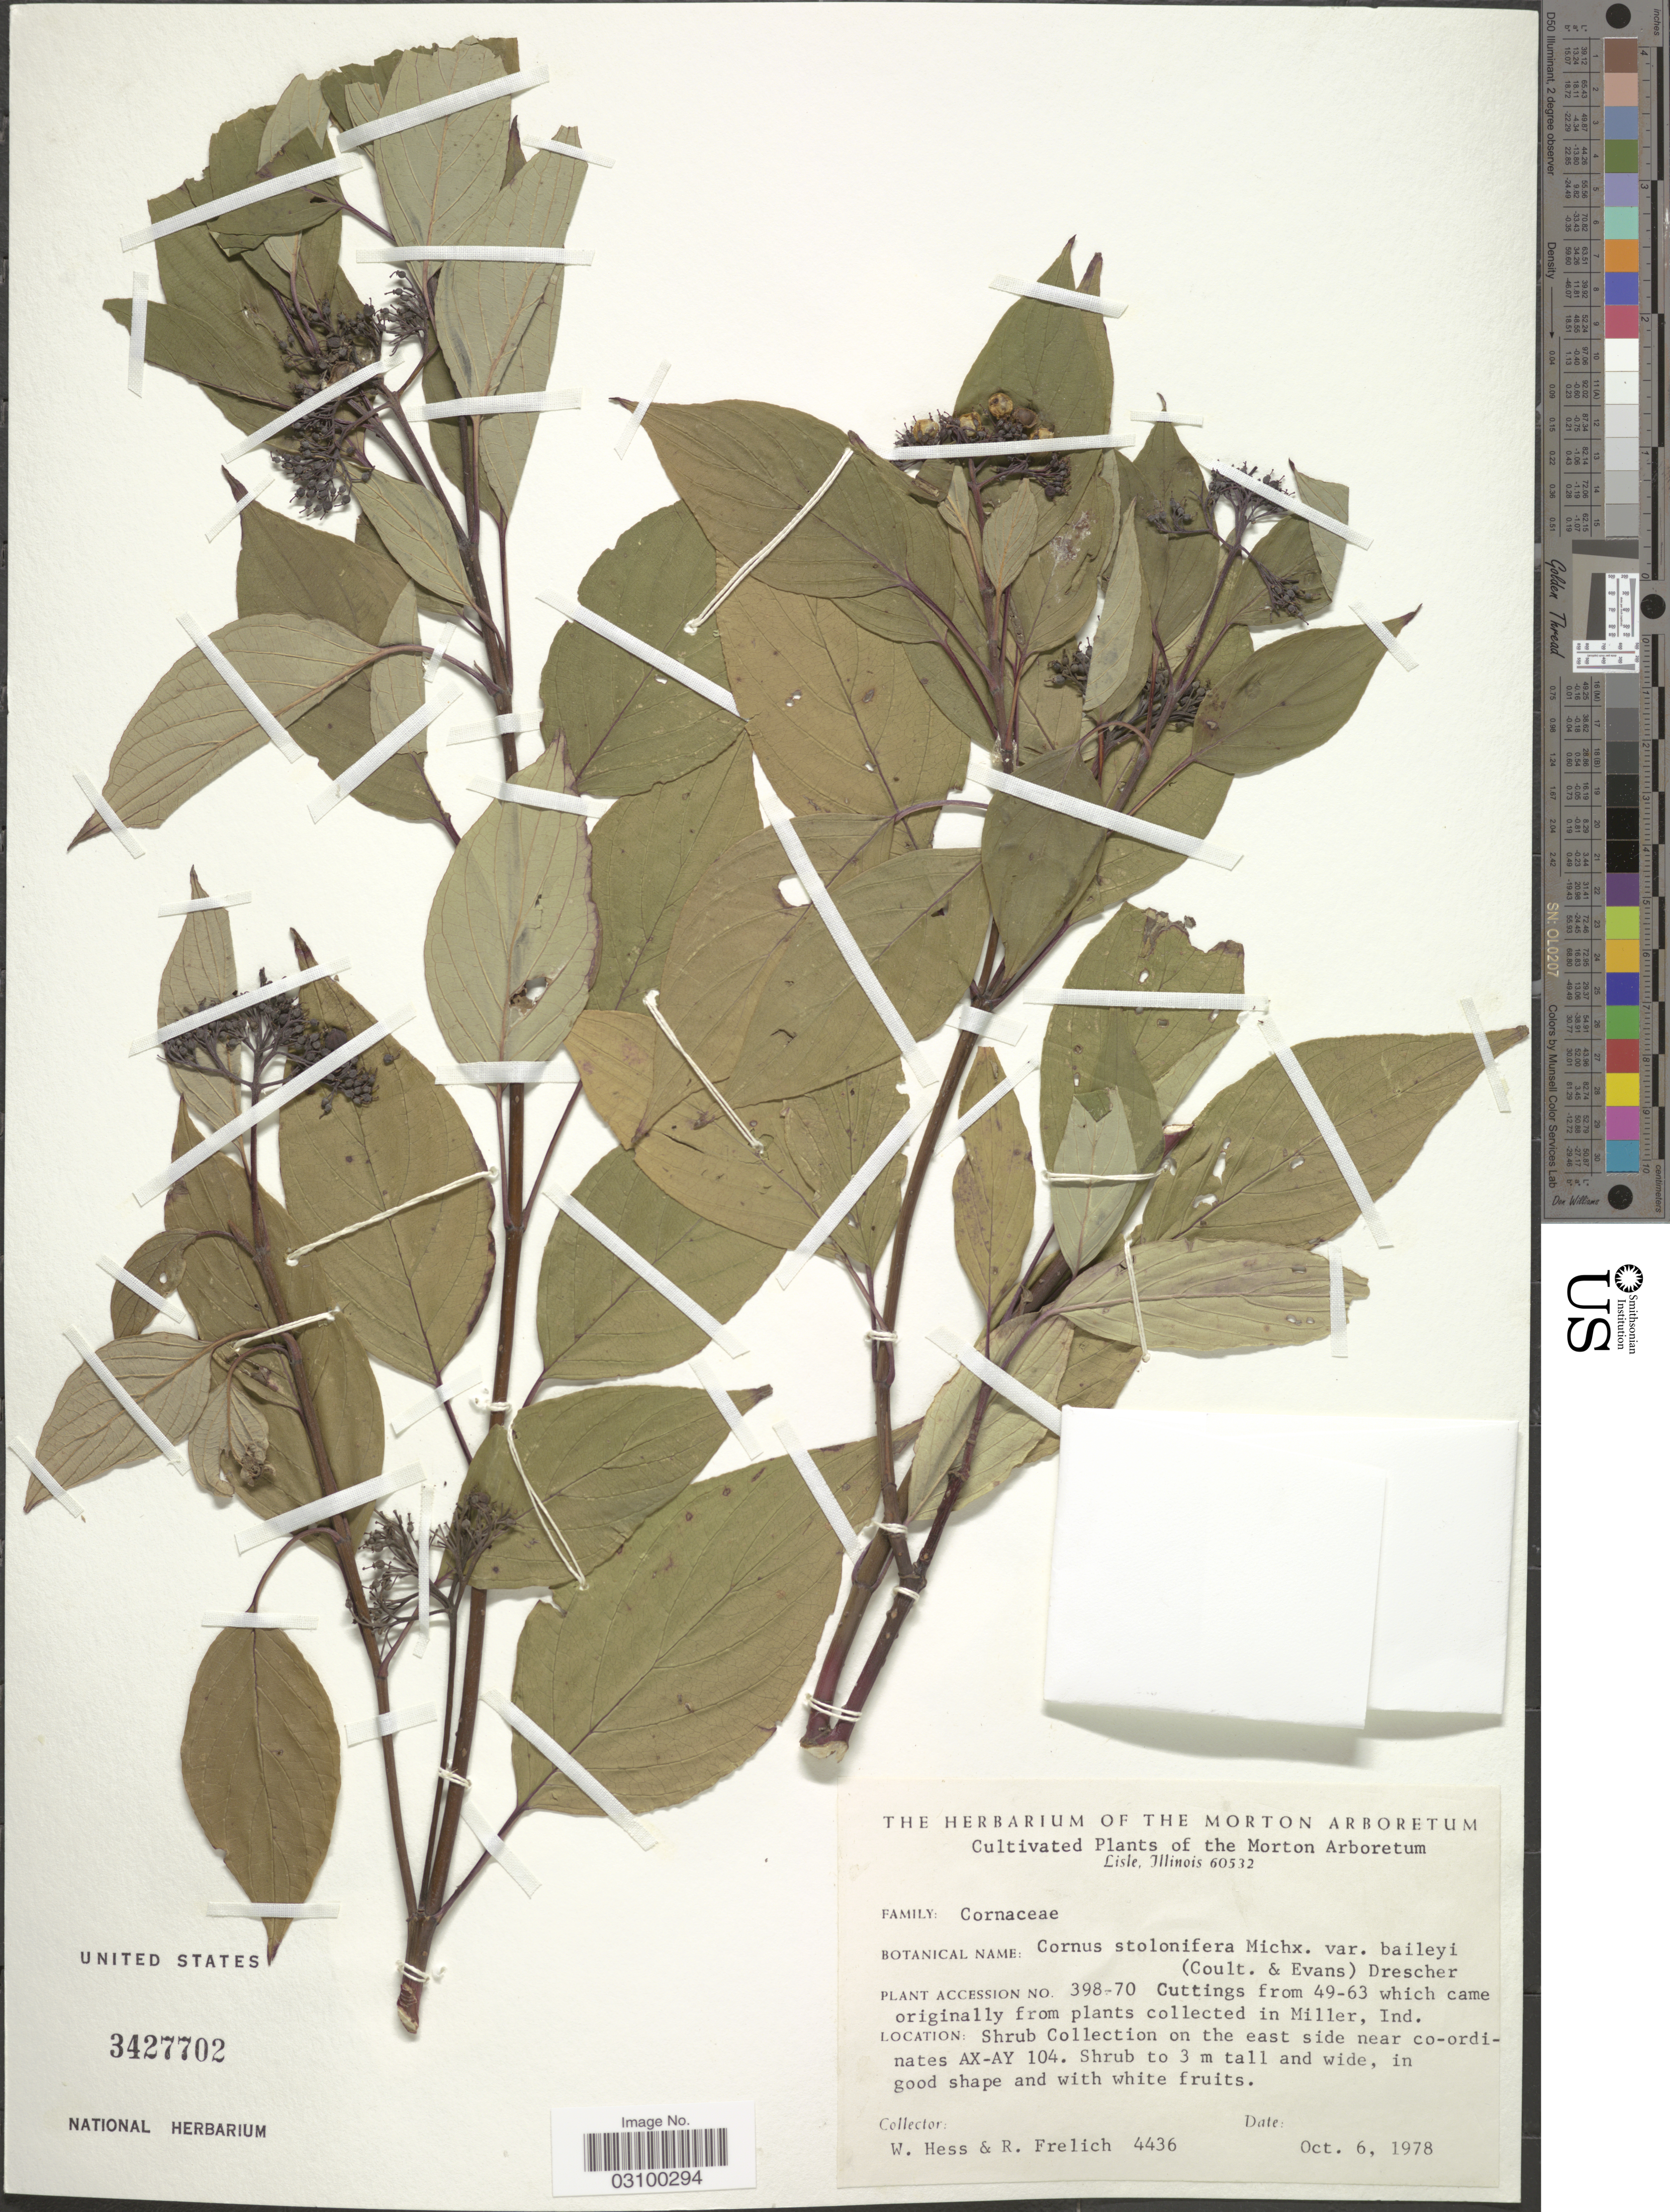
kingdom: Plantae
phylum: Tracheophyta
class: Magnoliopsida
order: Cornales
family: Cornaceae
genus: Cornus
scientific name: Cornus sericea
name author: L.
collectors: W. Hess & R. Frelich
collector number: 4436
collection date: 1978-10-06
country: United States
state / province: Illinois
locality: Morton Arboretum. Lisle. On the east side near co-ordinates AX-AY 104 [unsure placement]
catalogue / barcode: US 3427702